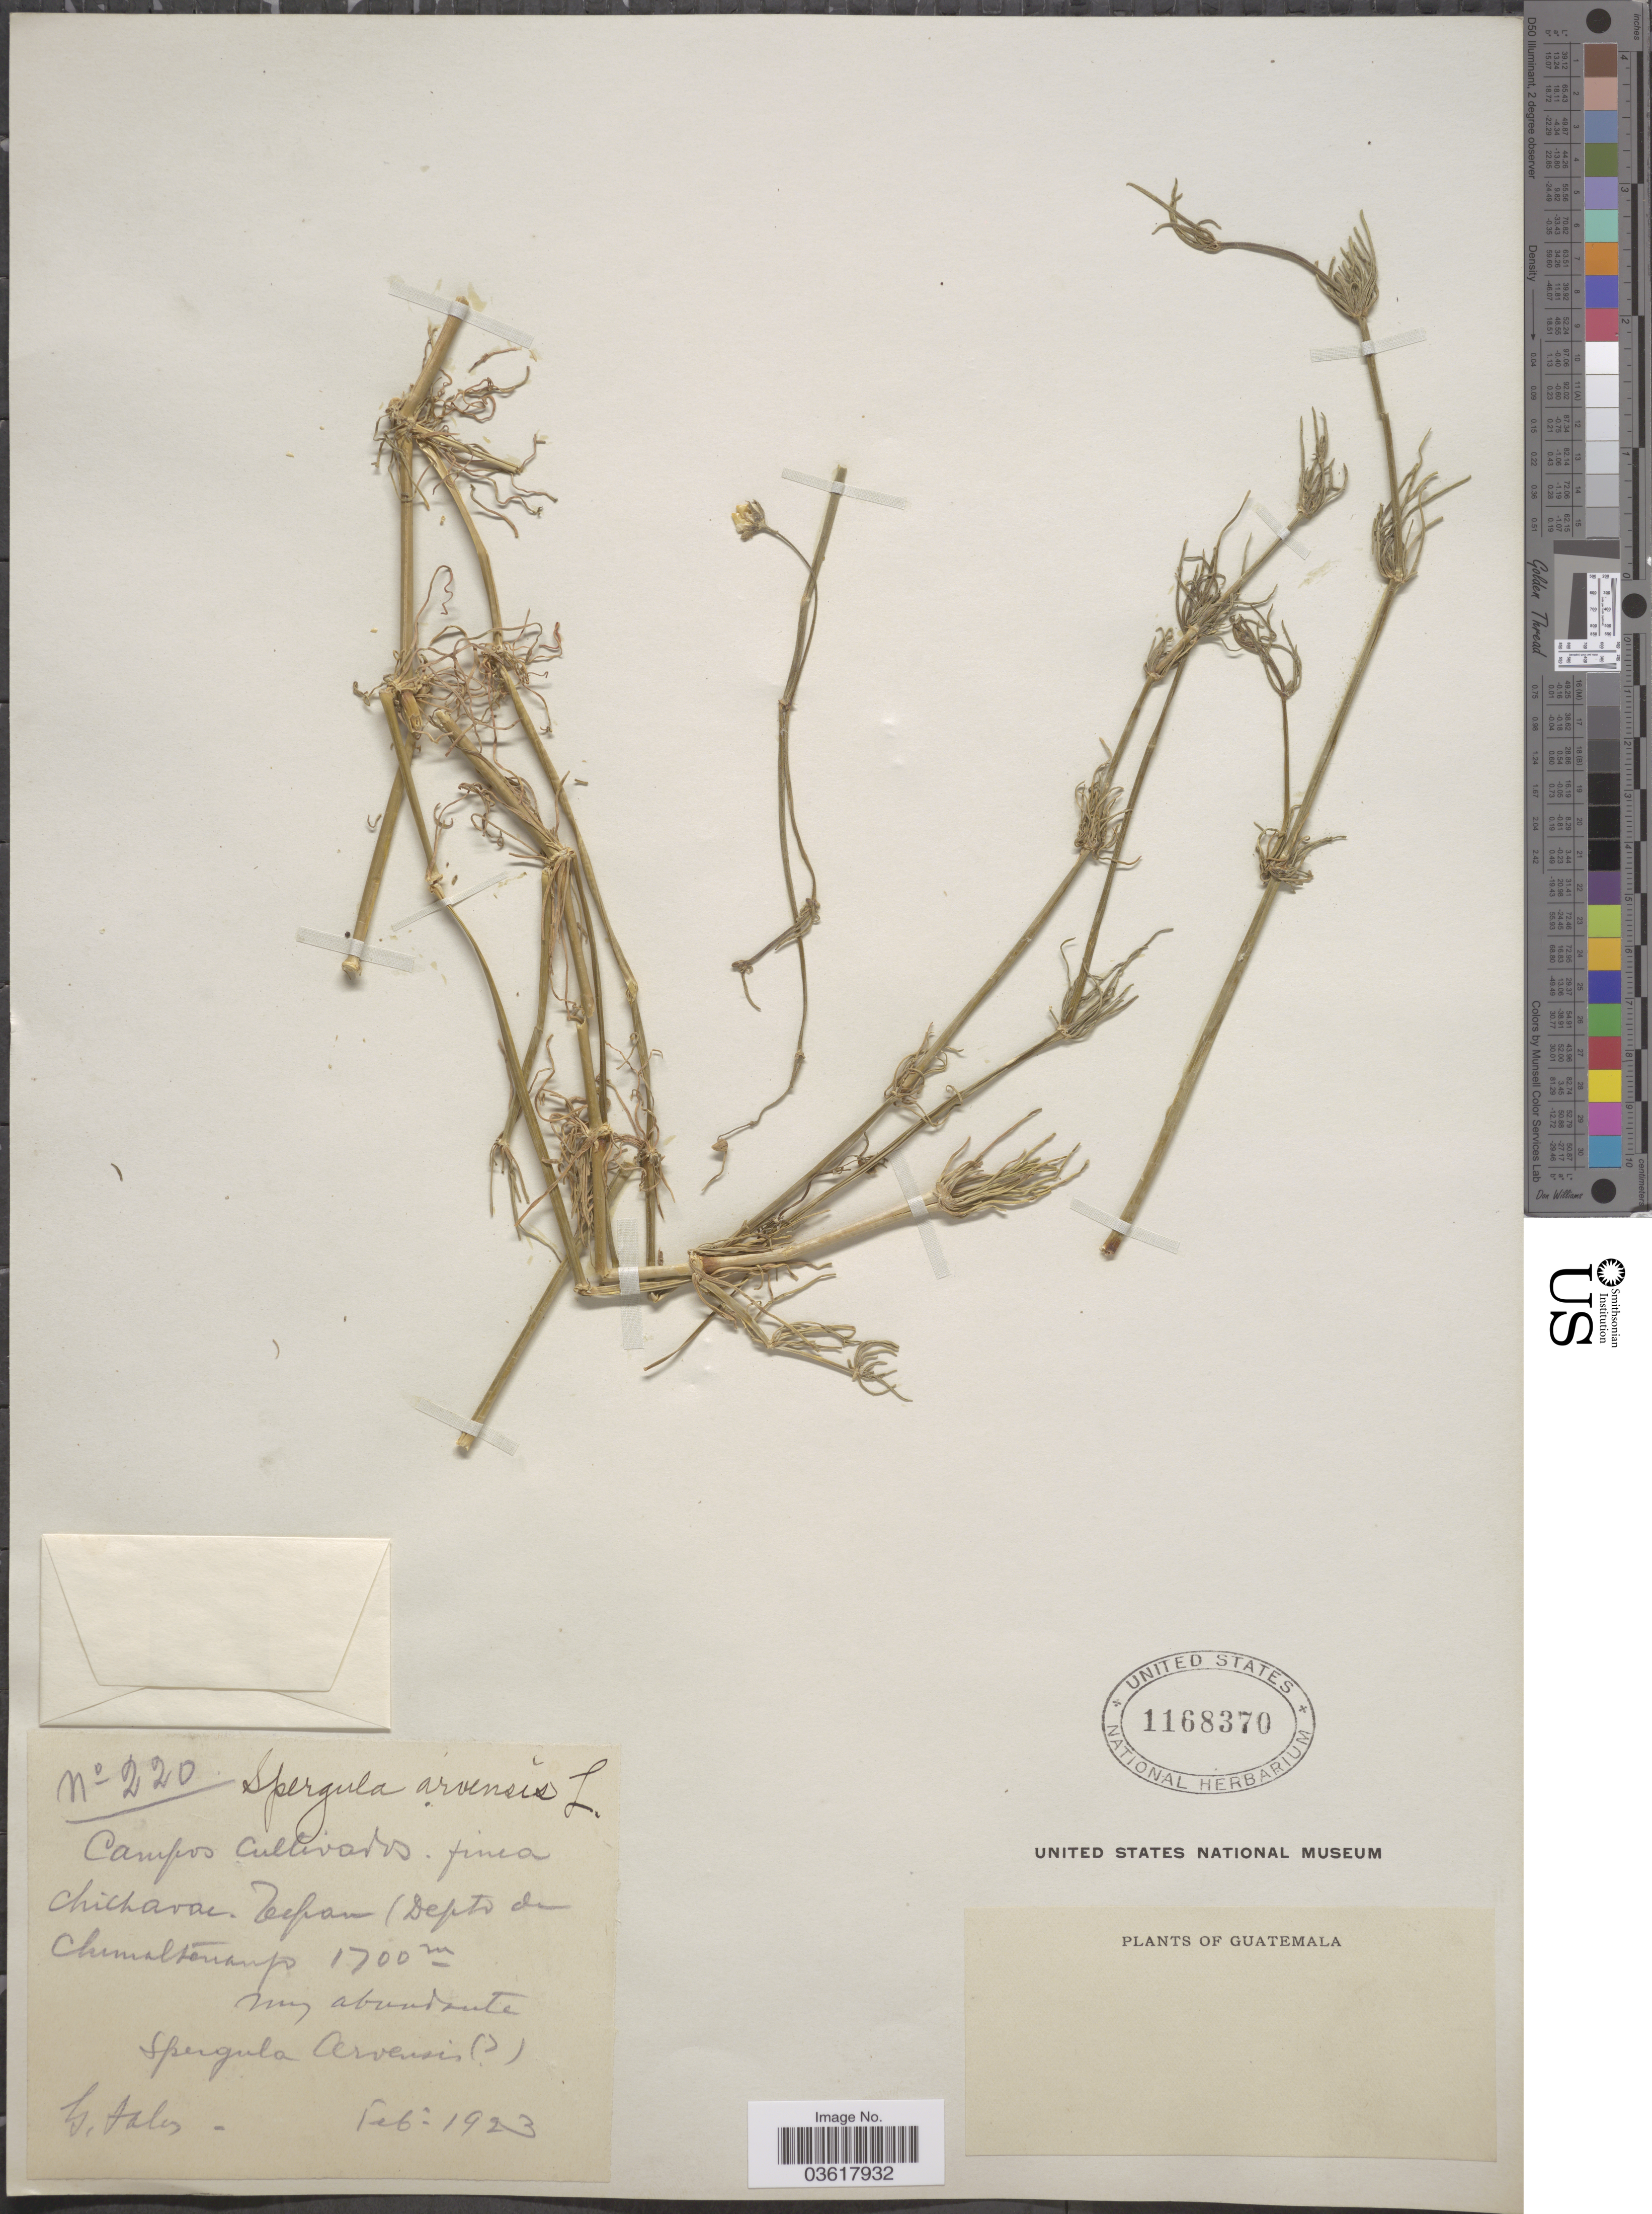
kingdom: Plantae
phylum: Tracheophyta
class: Magnoliopsida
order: Caryophyllales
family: Caryophyllaceae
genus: Spergula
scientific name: Spergula arvensis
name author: L.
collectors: G. Foley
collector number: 220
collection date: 1923-02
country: Guatemala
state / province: Chimaltenango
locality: Finca Chichavac-Tecpam (Depto de Chimaltenango.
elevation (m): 1700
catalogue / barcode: US 1168370